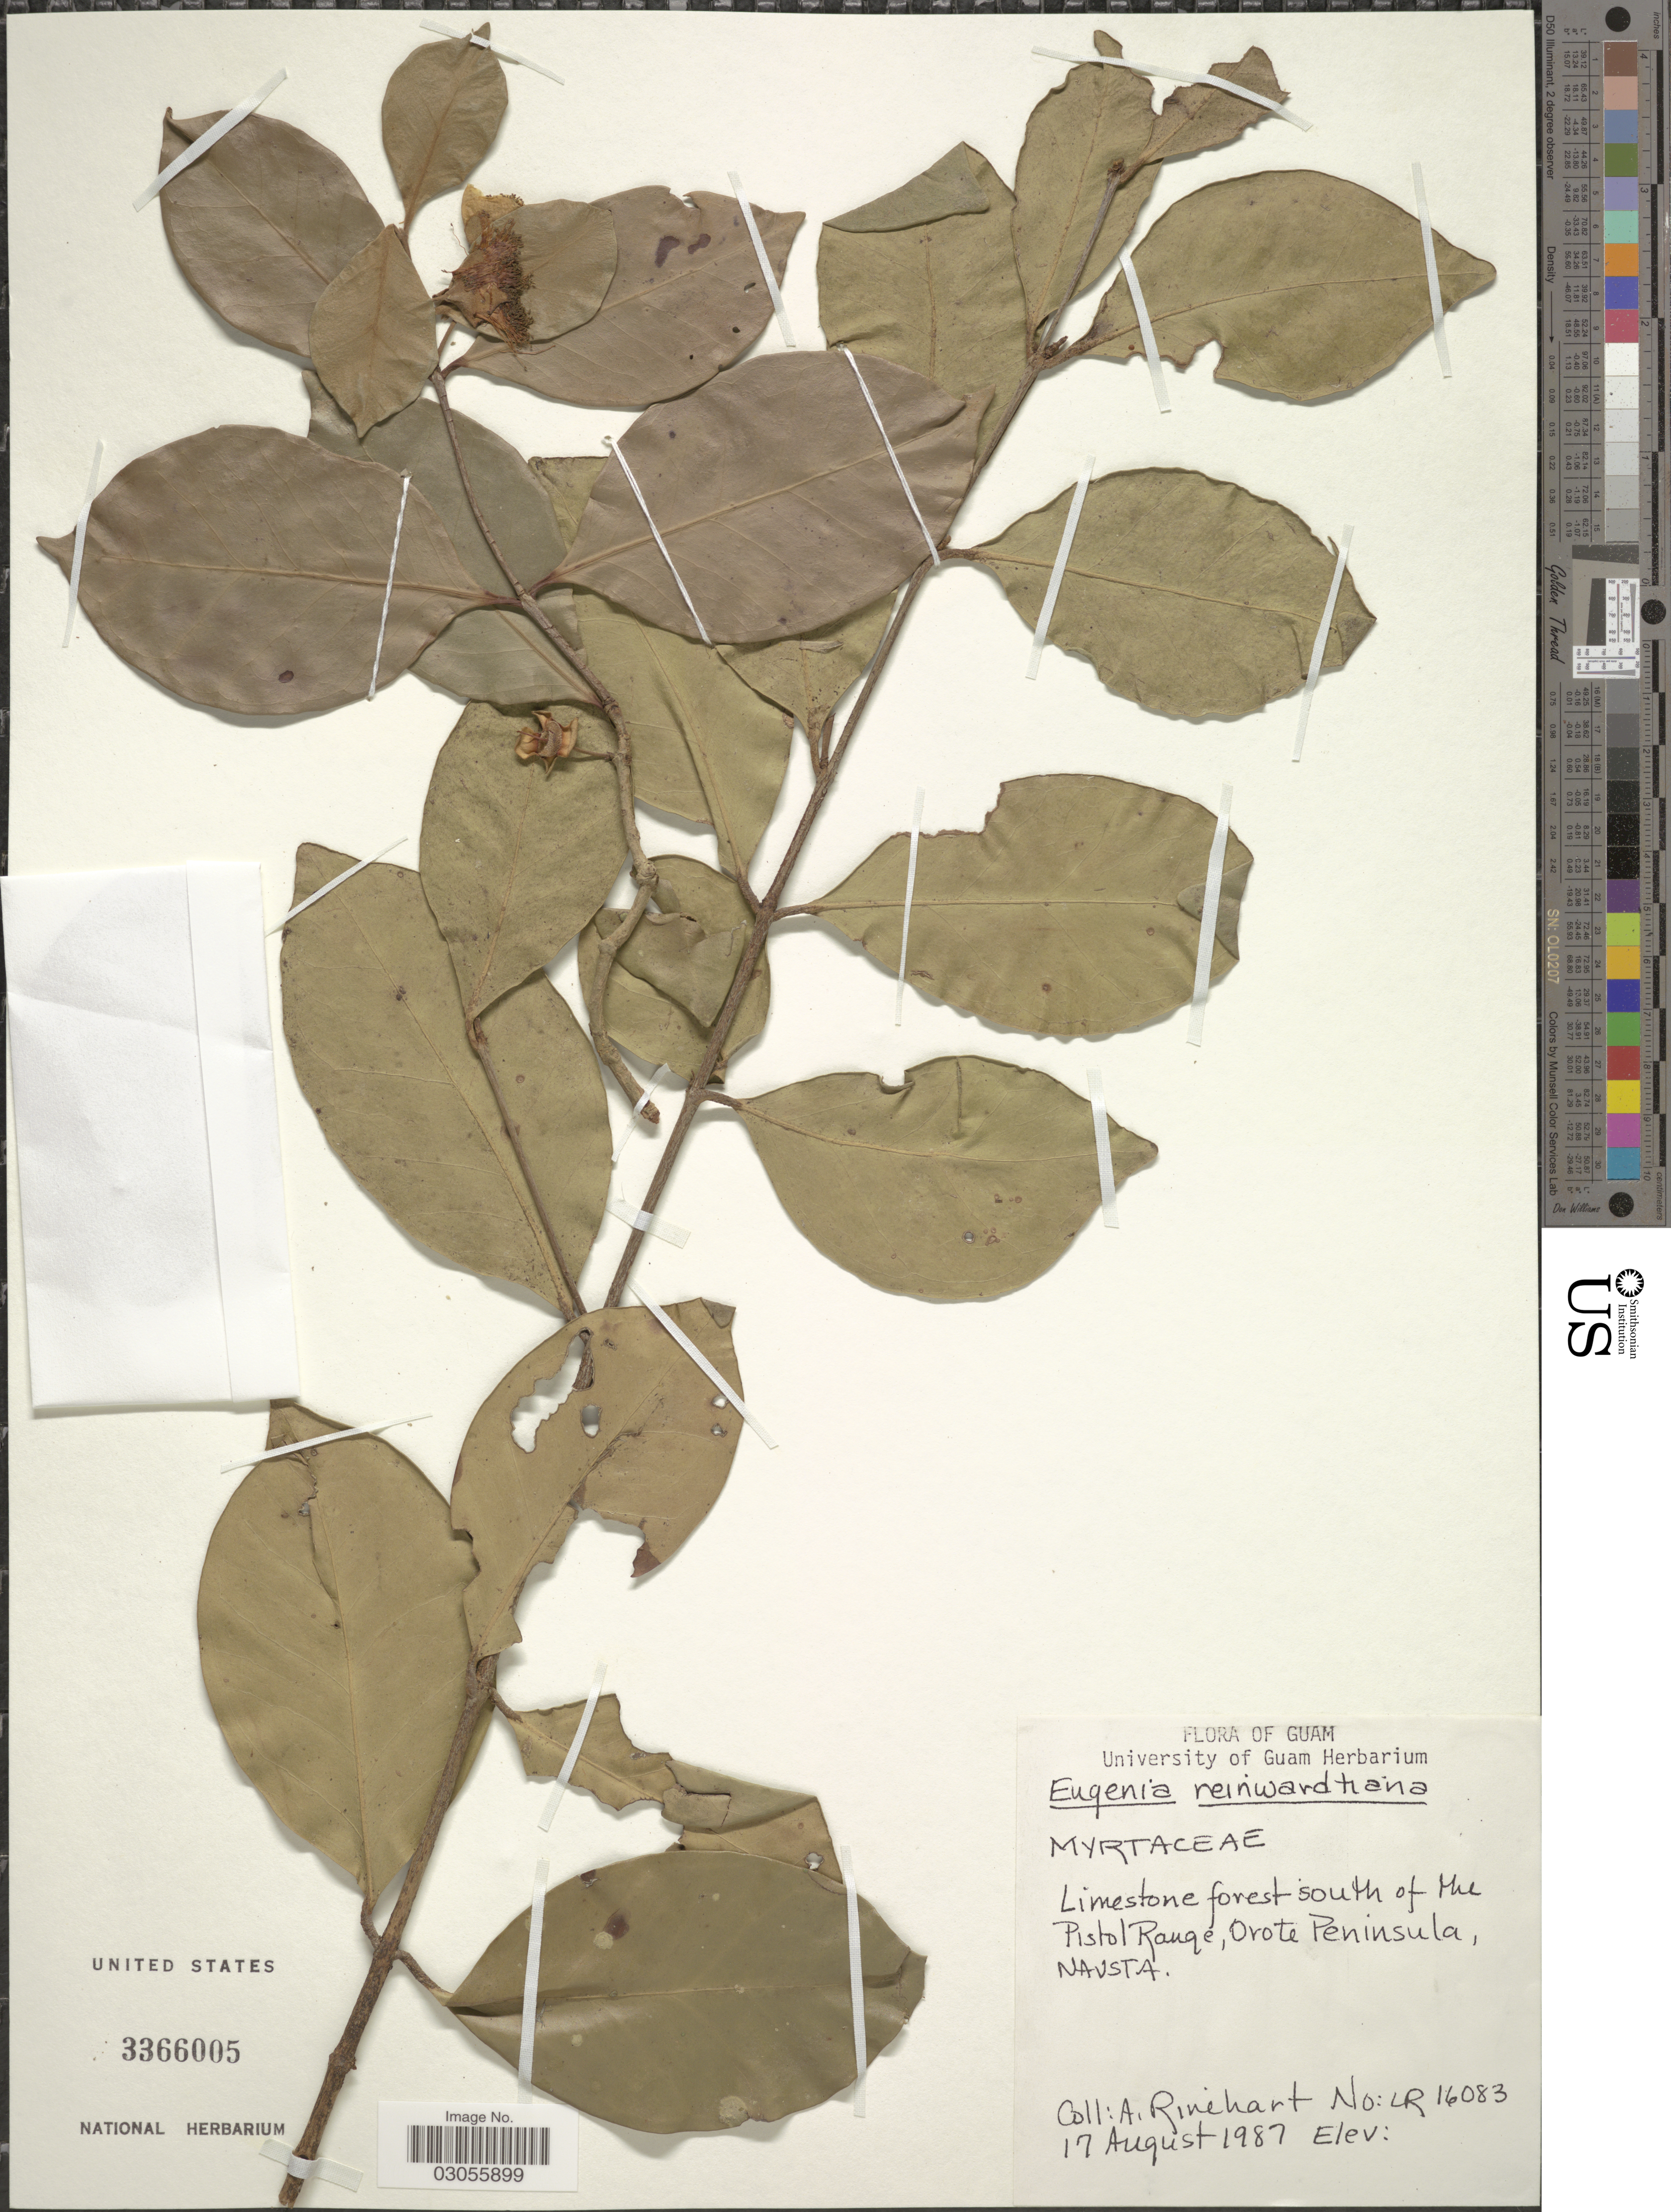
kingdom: Plantae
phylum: Tracheophyta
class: Magnoliopsida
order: Myrtales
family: Myrtaceae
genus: Eugenia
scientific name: Eugenia reinwardtiana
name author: (Blume) DC.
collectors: A. Rinehart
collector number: LR16083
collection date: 1987-08-17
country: Guam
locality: Limestone forest south of the Pistol Range, Orote Peninsula, NAVSTA.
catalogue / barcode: US 3366005